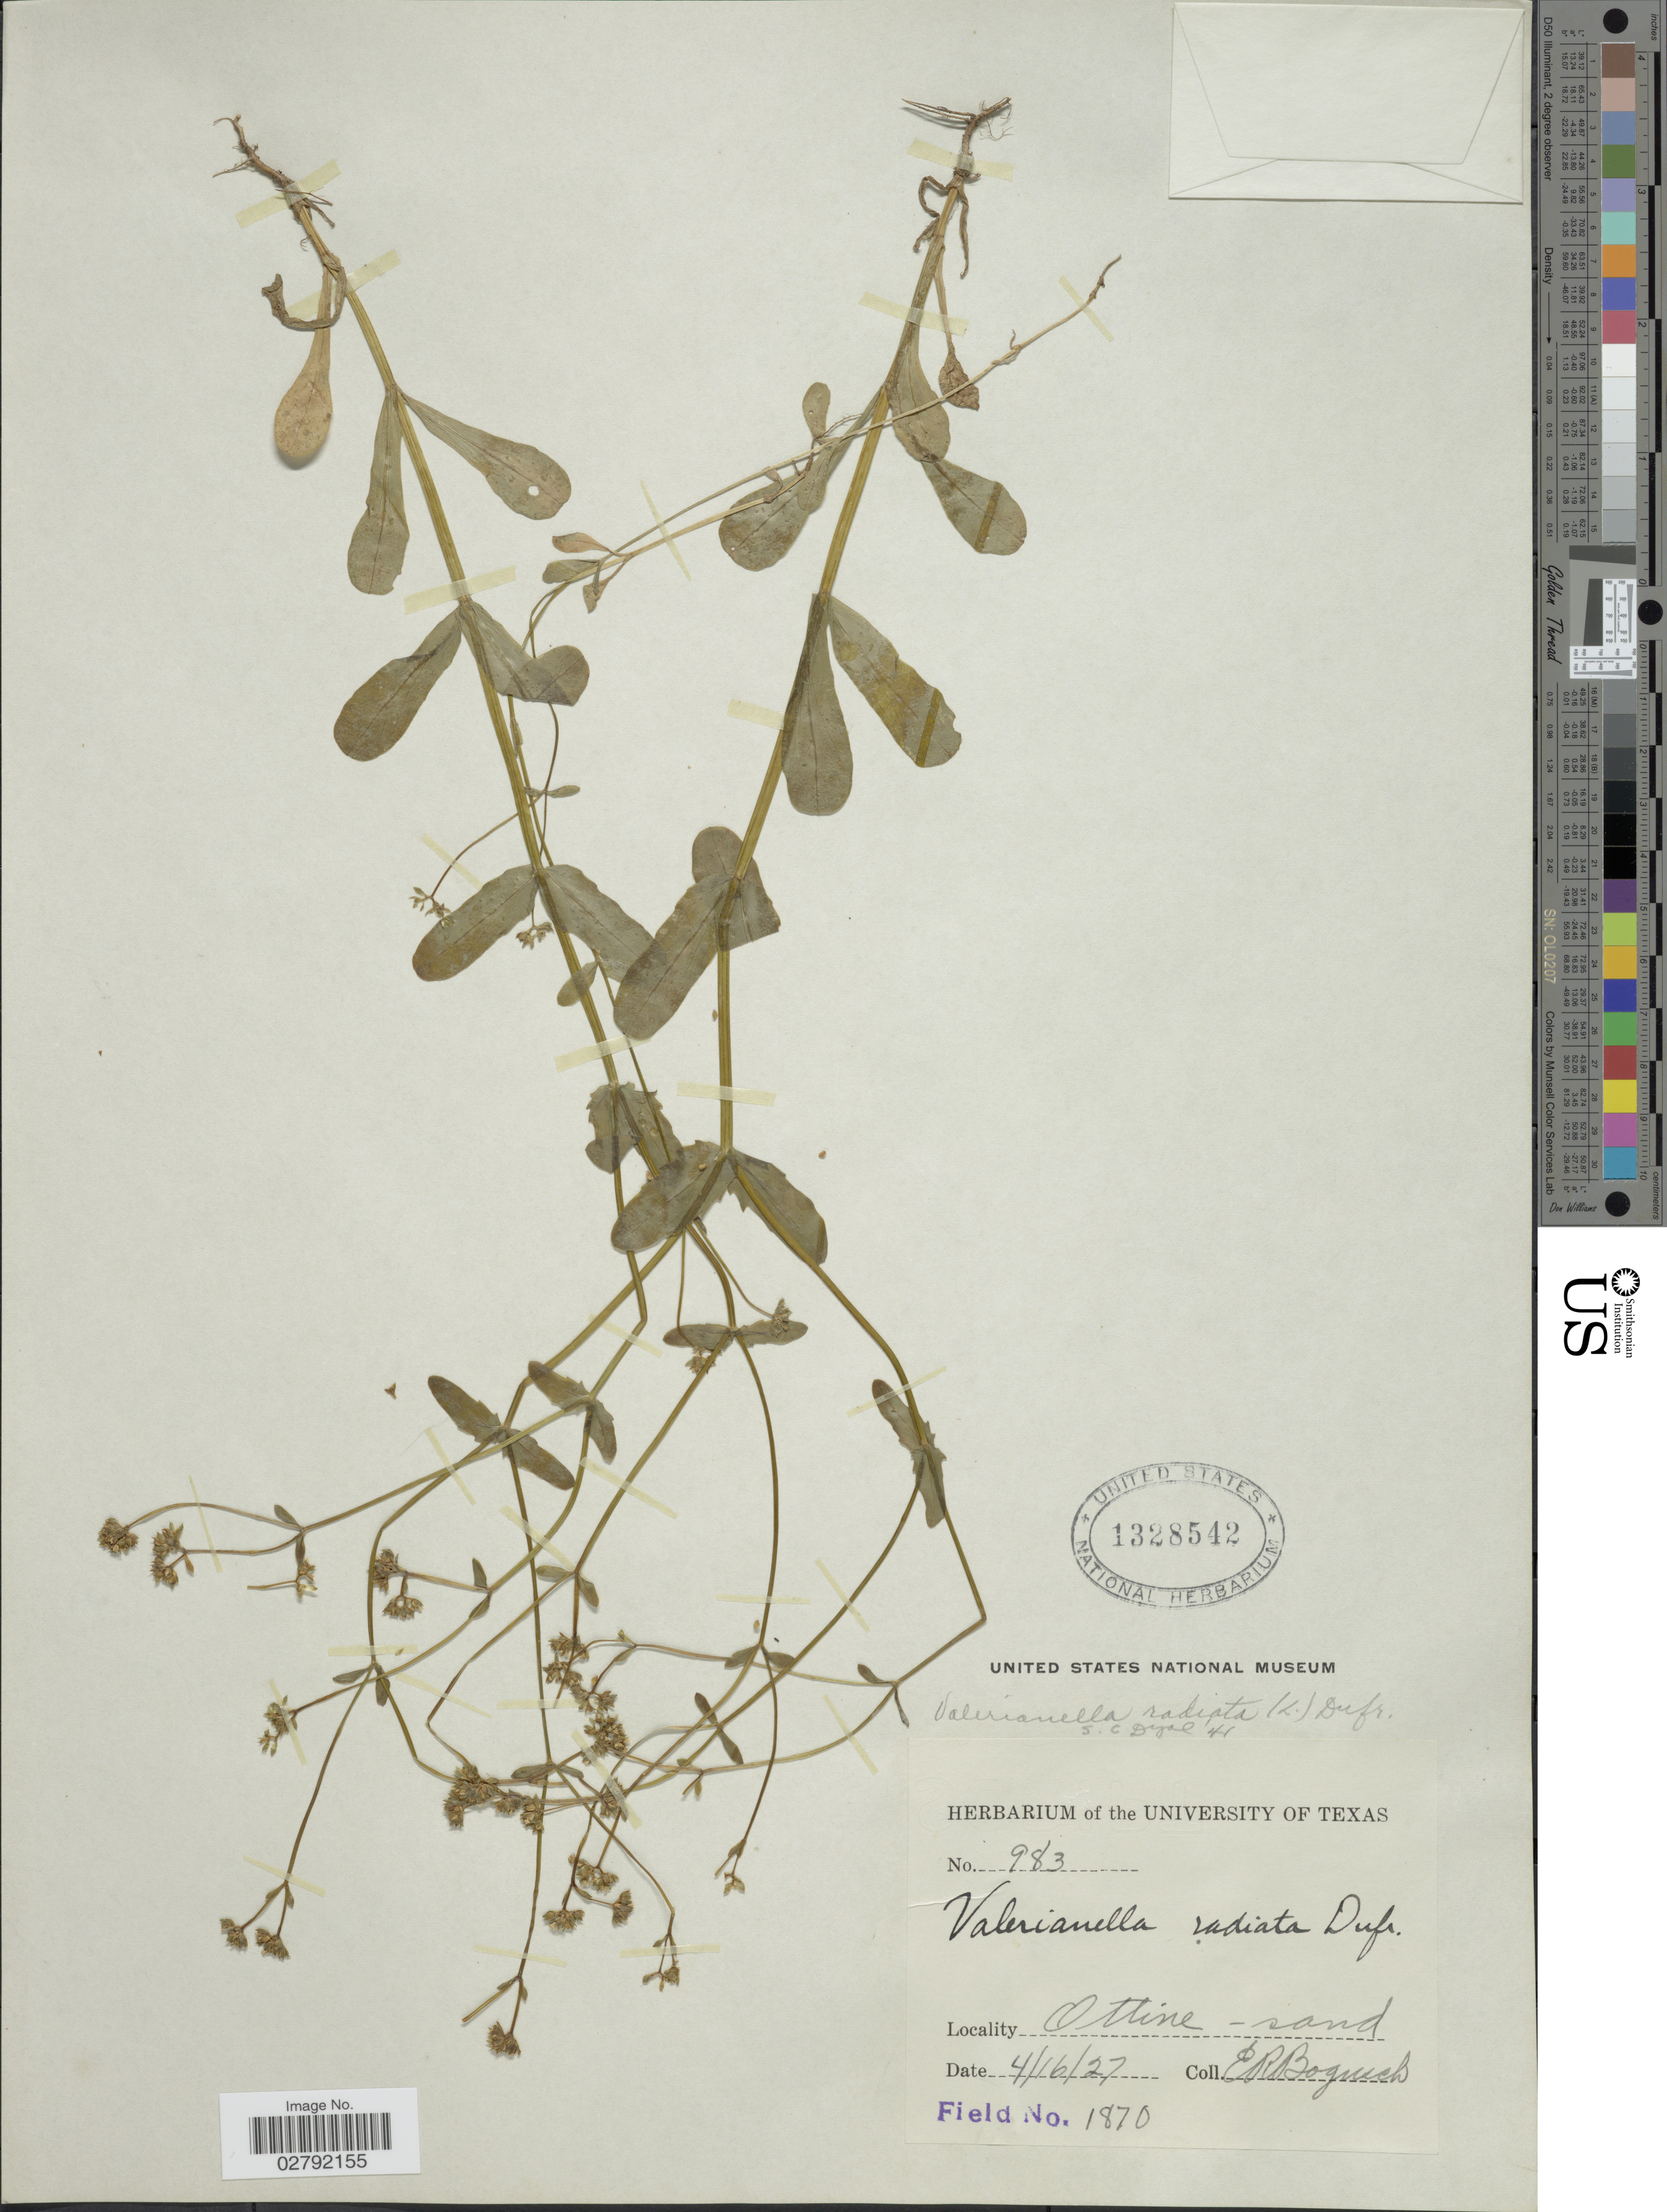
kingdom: Plantae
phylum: Tracheophyta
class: Magnoliopsida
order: Dipsacales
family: Caprifoliaceae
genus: Valerianella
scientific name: Valerianella radiata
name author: (L.) Dufr.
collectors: E. Bogusch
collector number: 1870/983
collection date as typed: Transcribed d/m/y: 16/4/27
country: United States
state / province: Texas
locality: Ottine-sand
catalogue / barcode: US 1328542